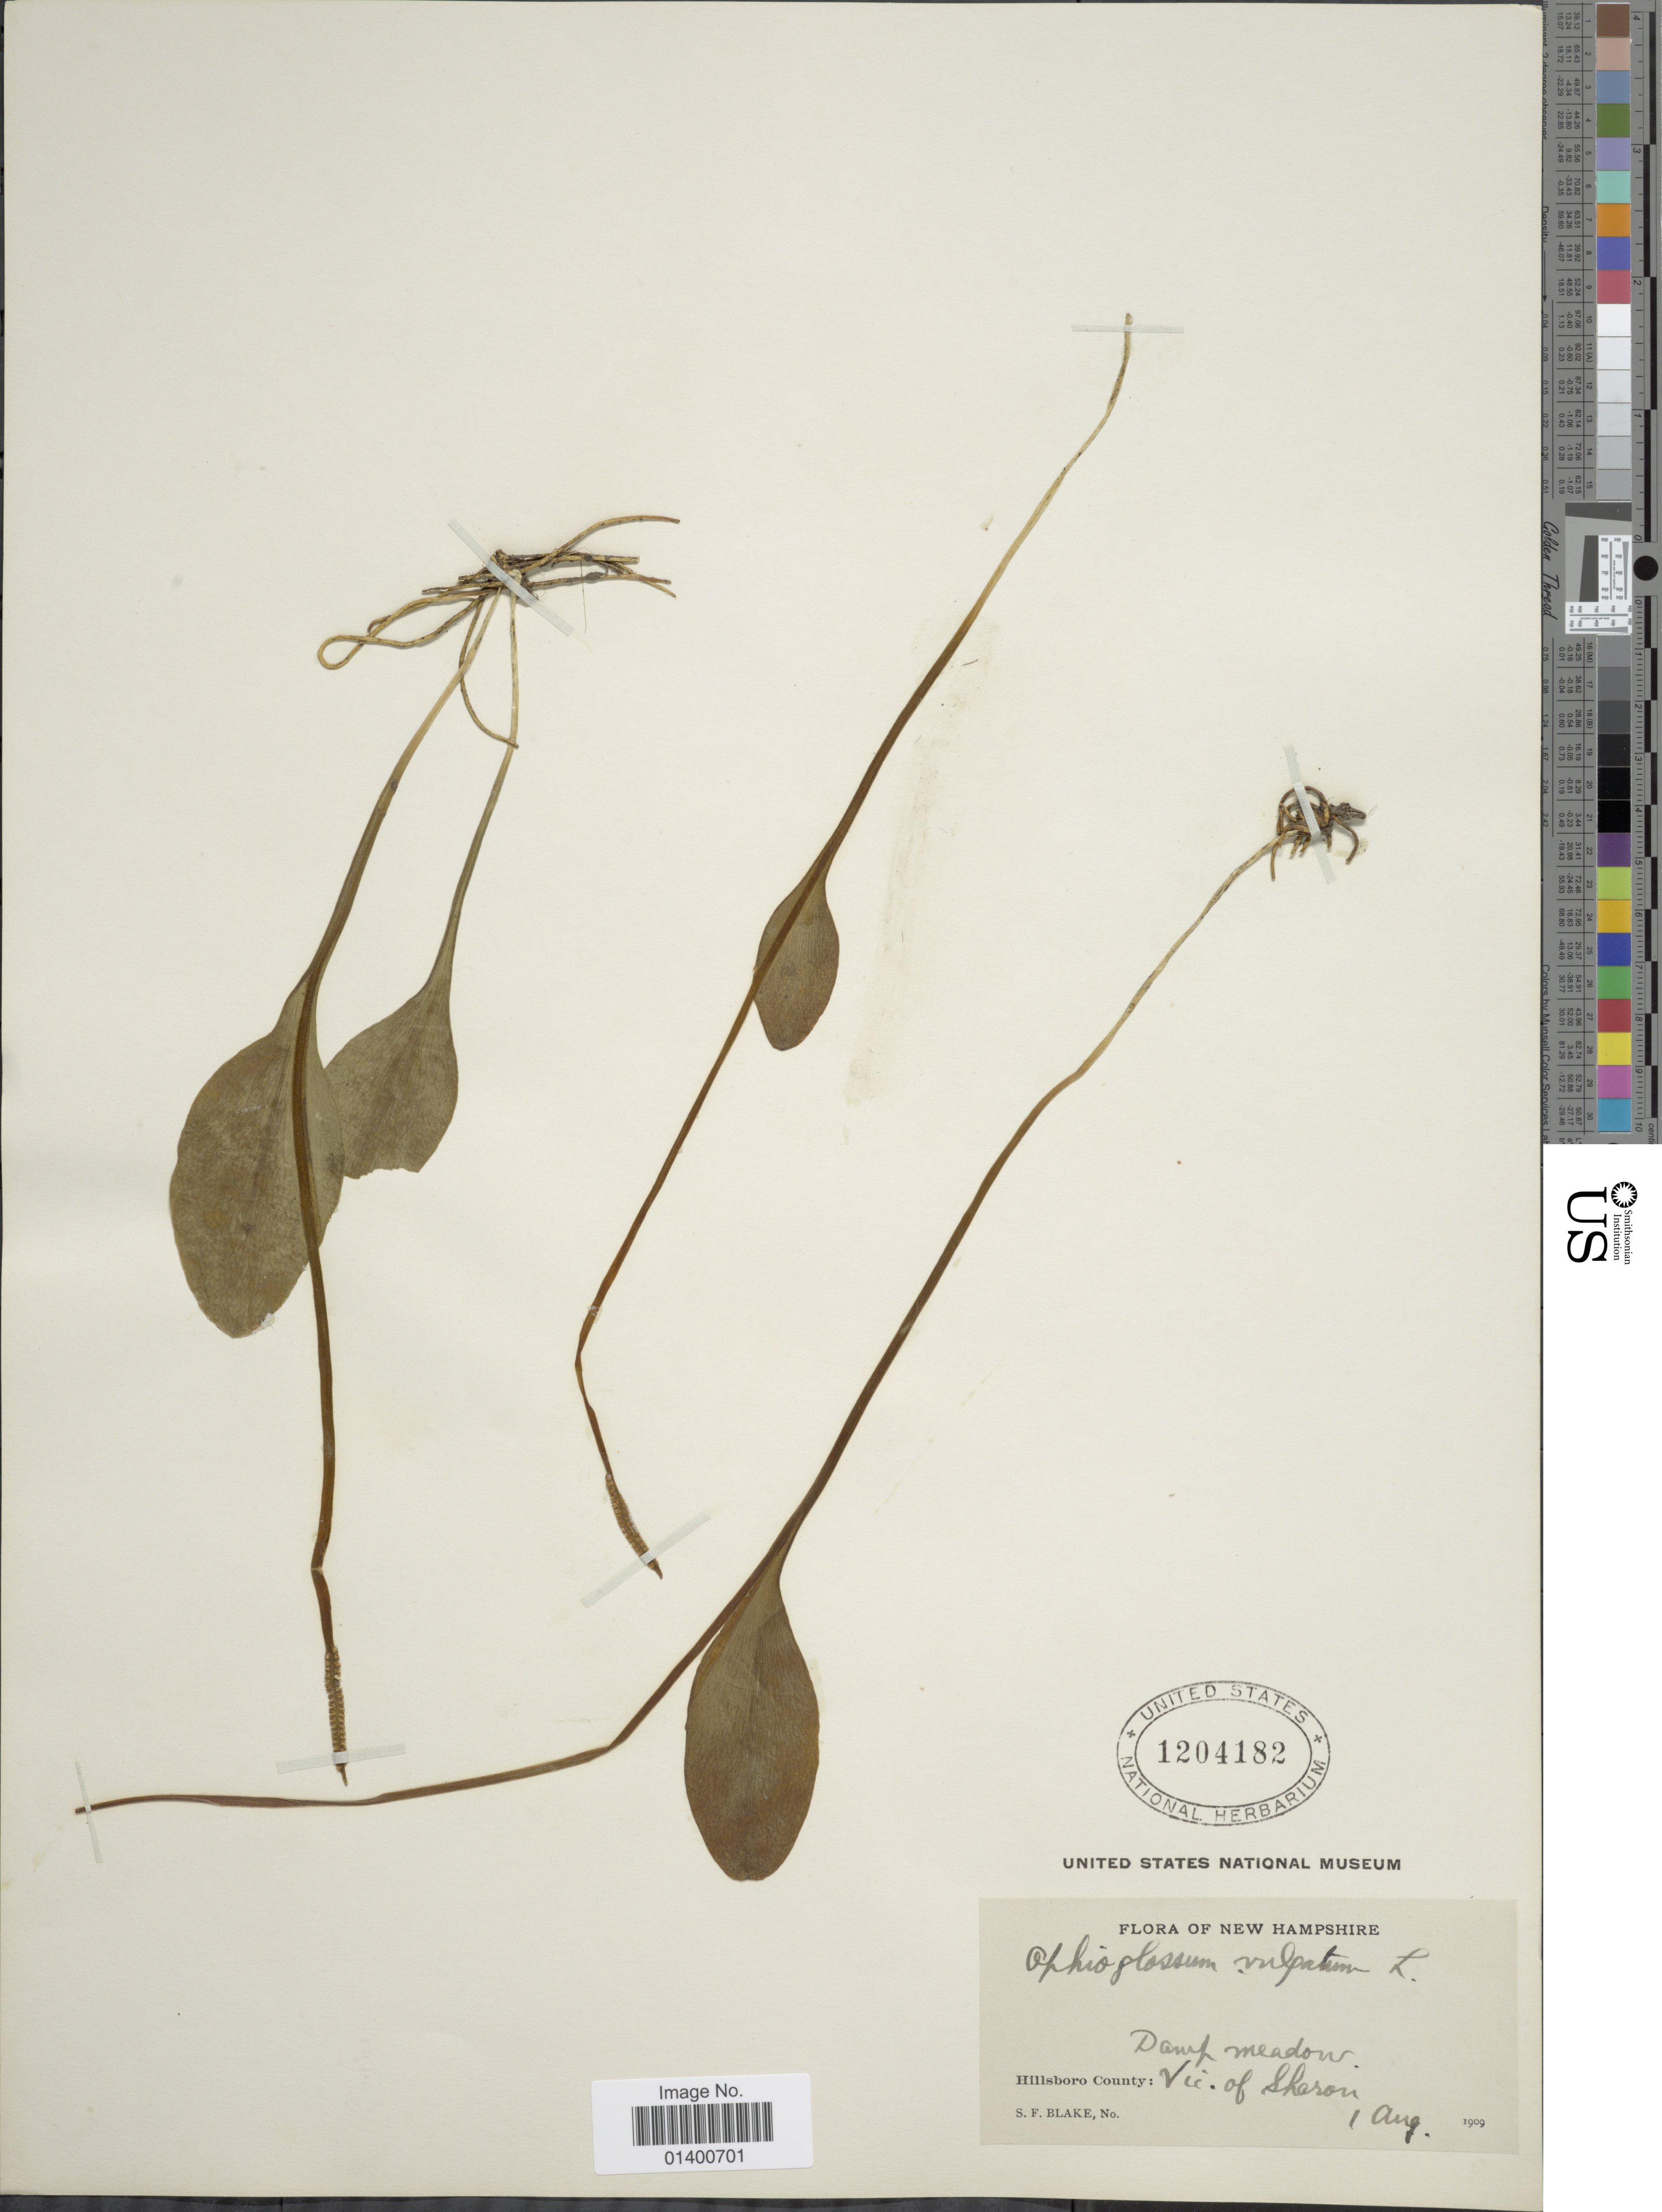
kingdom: Plantae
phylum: Tracheophyta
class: Polypodiopsida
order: Ophioglossales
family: Ophioglossaceae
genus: Ophioglossum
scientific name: Ophioglossum vulgatum var. pseudopodum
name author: (S.F. Blake) Farw.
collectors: S. Blake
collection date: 1909-08-01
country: United States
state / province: New Hampshire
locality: Hillsboro County: Vic. of Sharon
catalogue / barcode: US 1204182